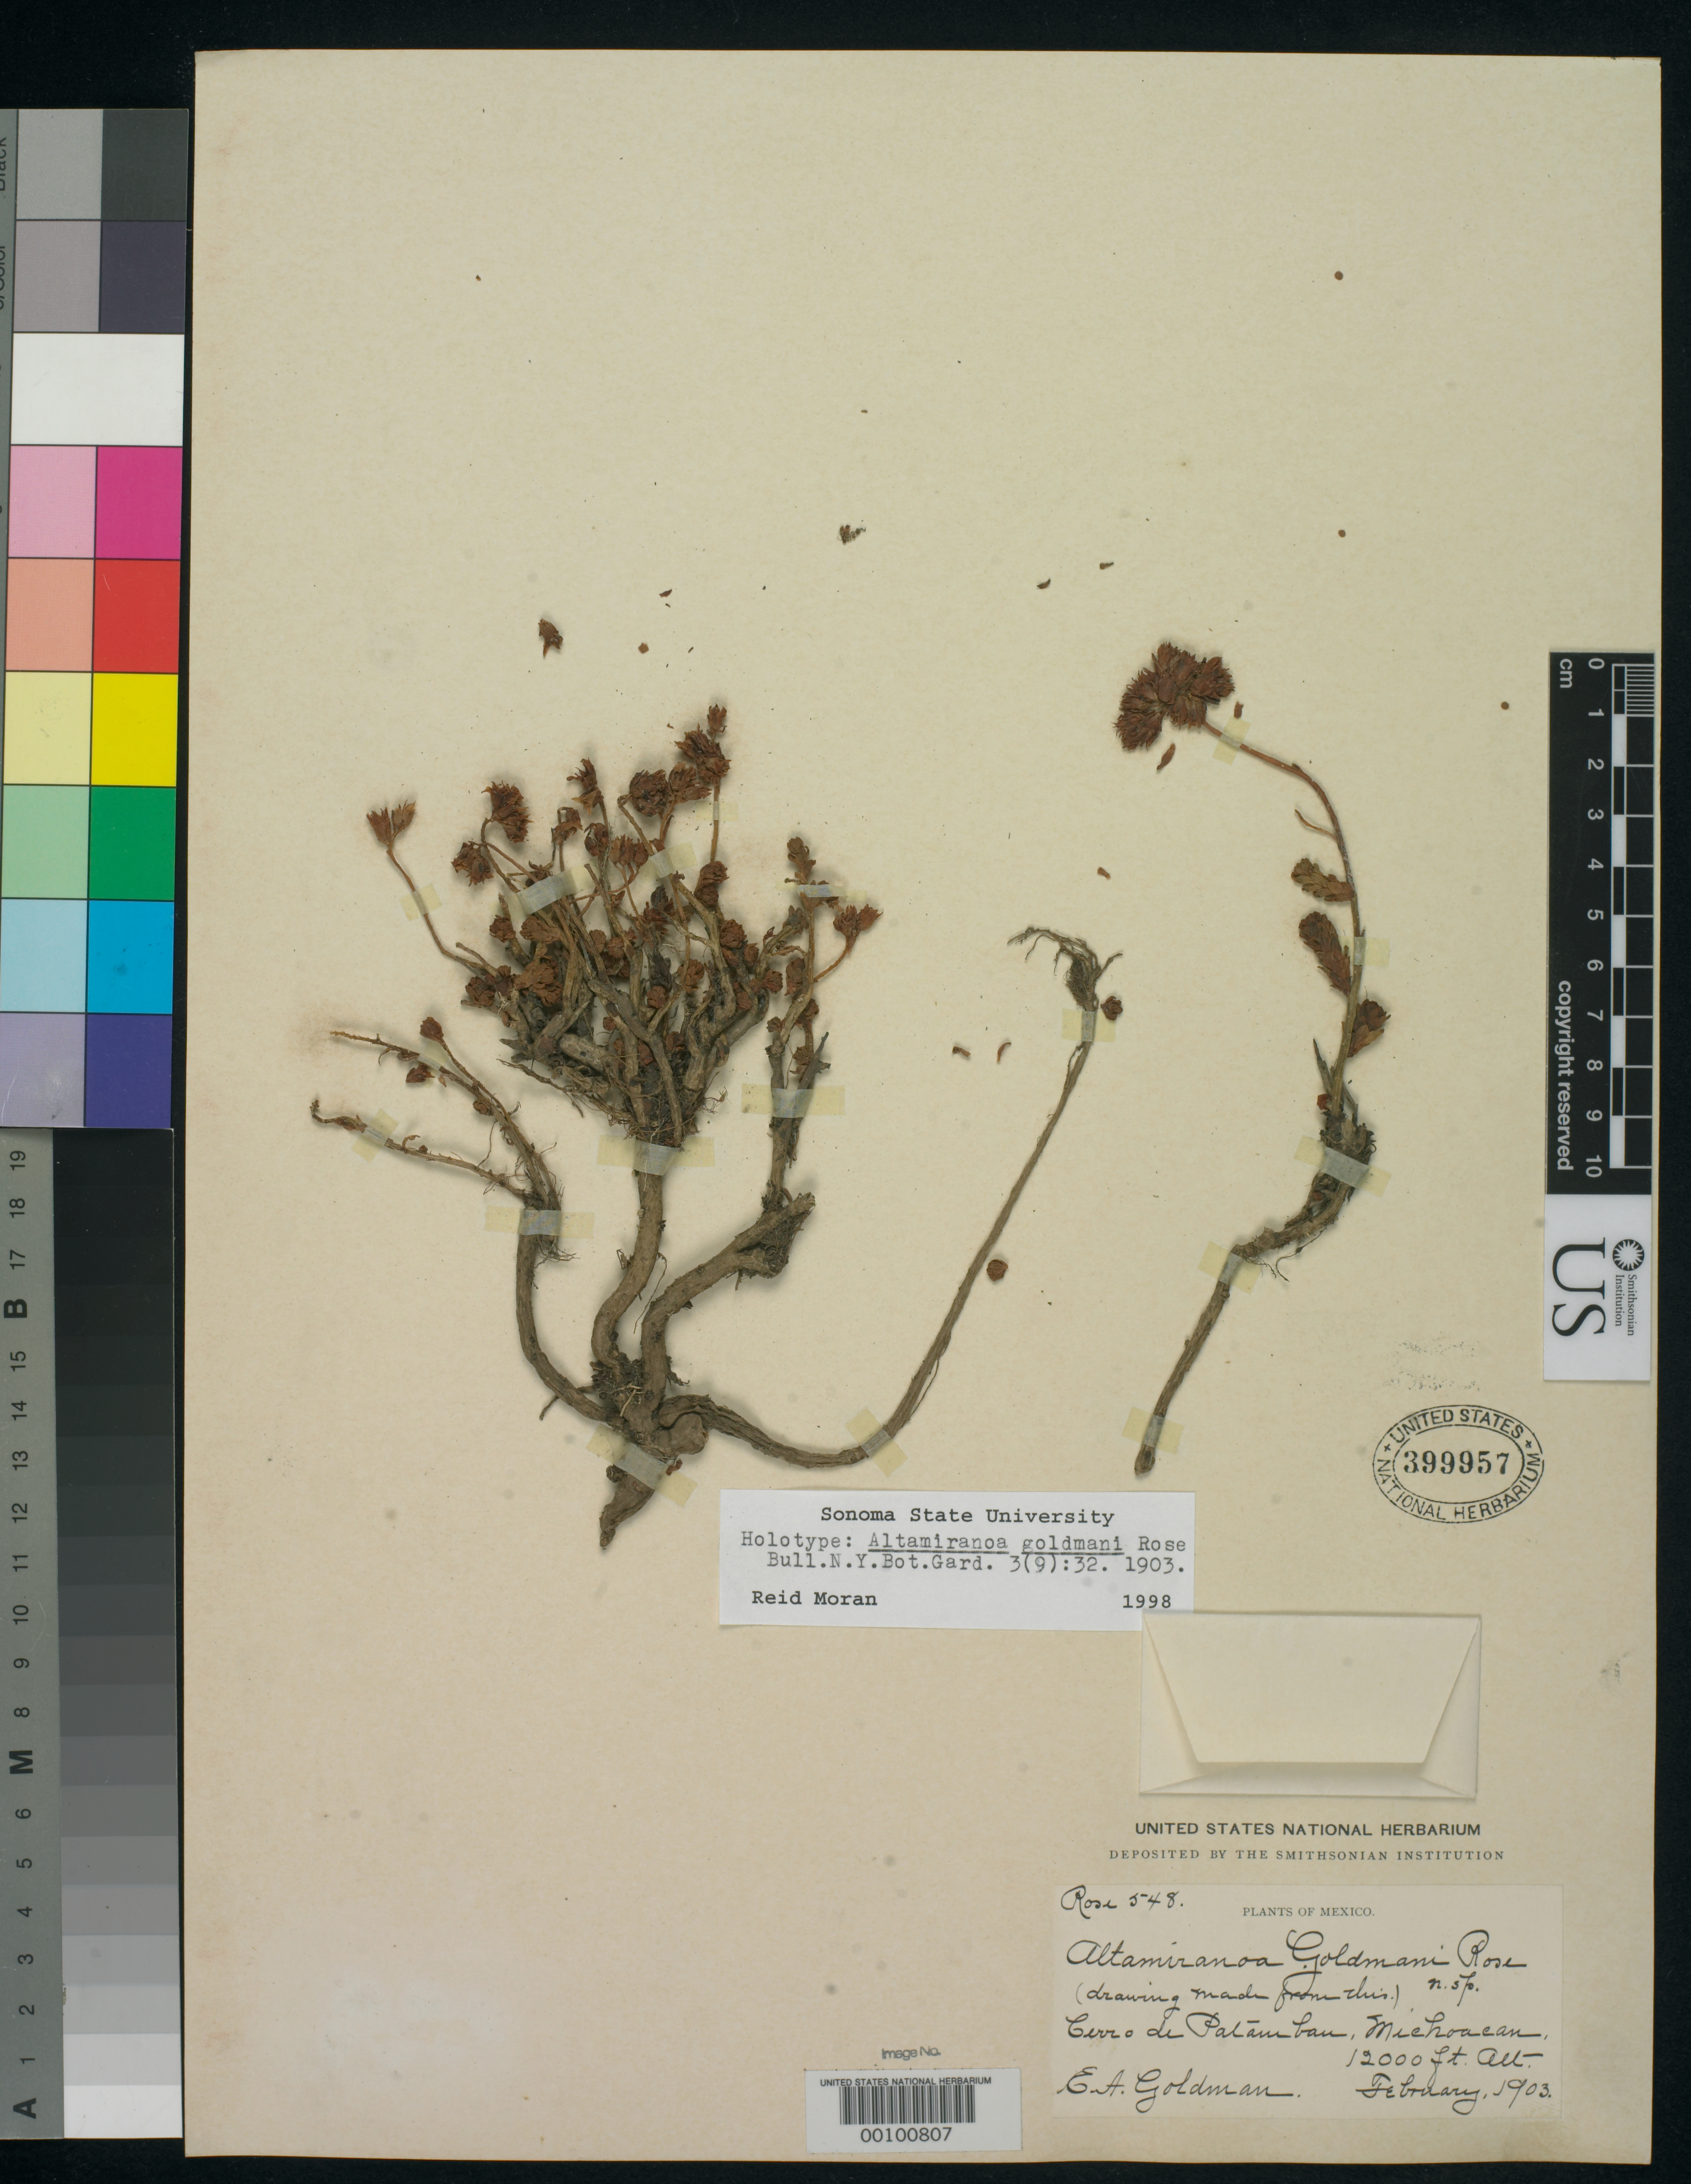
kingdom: Plantae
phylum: Tracheophyta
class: Magnoliopsida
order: Saxifragales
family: Crassulaceae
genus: Altamiranoa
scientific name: Altamiranoa goldmanii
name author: Rose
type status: Holotype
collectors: E. A. Goldman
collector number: Rose 548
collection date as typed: Feb 1903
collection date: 1903-02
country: Mexico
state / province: Michoacán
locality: Cerro de Patamban.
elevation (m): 3600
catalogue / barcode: US 399957